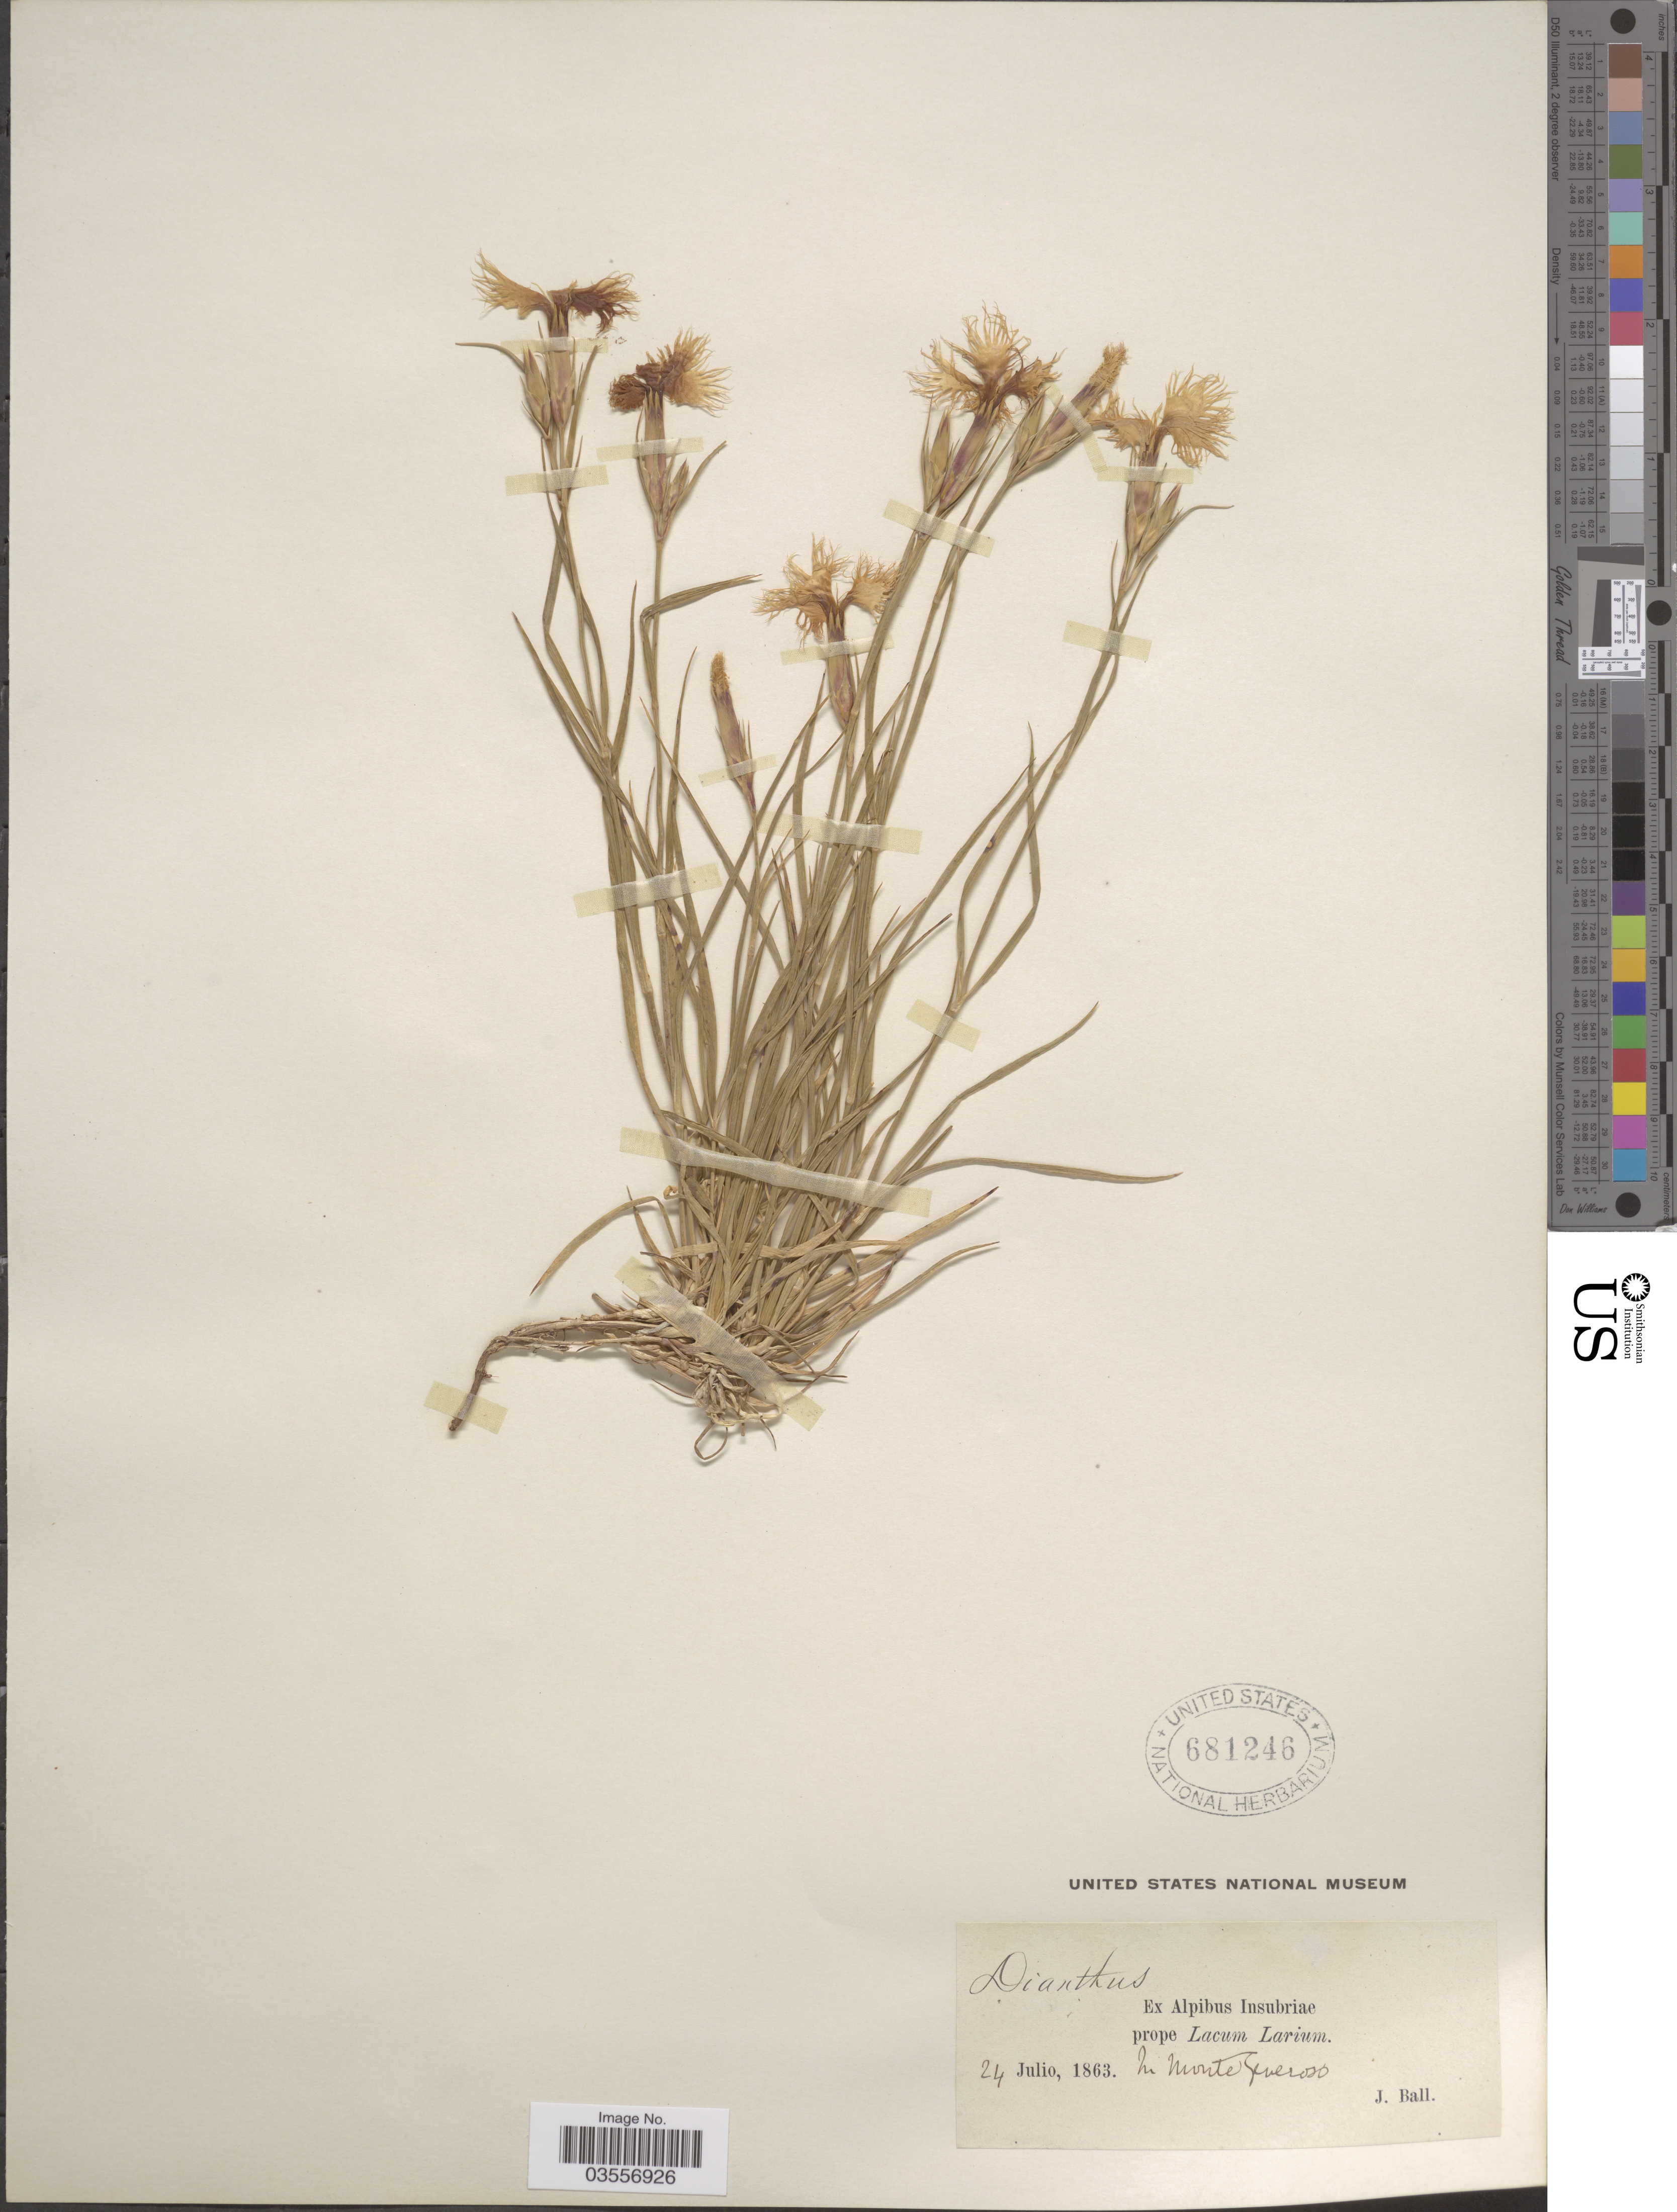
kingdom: Plantae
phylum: Tracheophyta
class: Magnoliopsida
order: Caryophyllales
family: Caryophyllaceae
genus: Dianthus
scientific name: Dianthus sp.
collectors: J. Ball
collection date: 1863-07-24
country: Italy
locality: Ex Alpibus Insubriae prope Lacum Larium. In Monte Generoso.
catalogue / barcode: US 681246